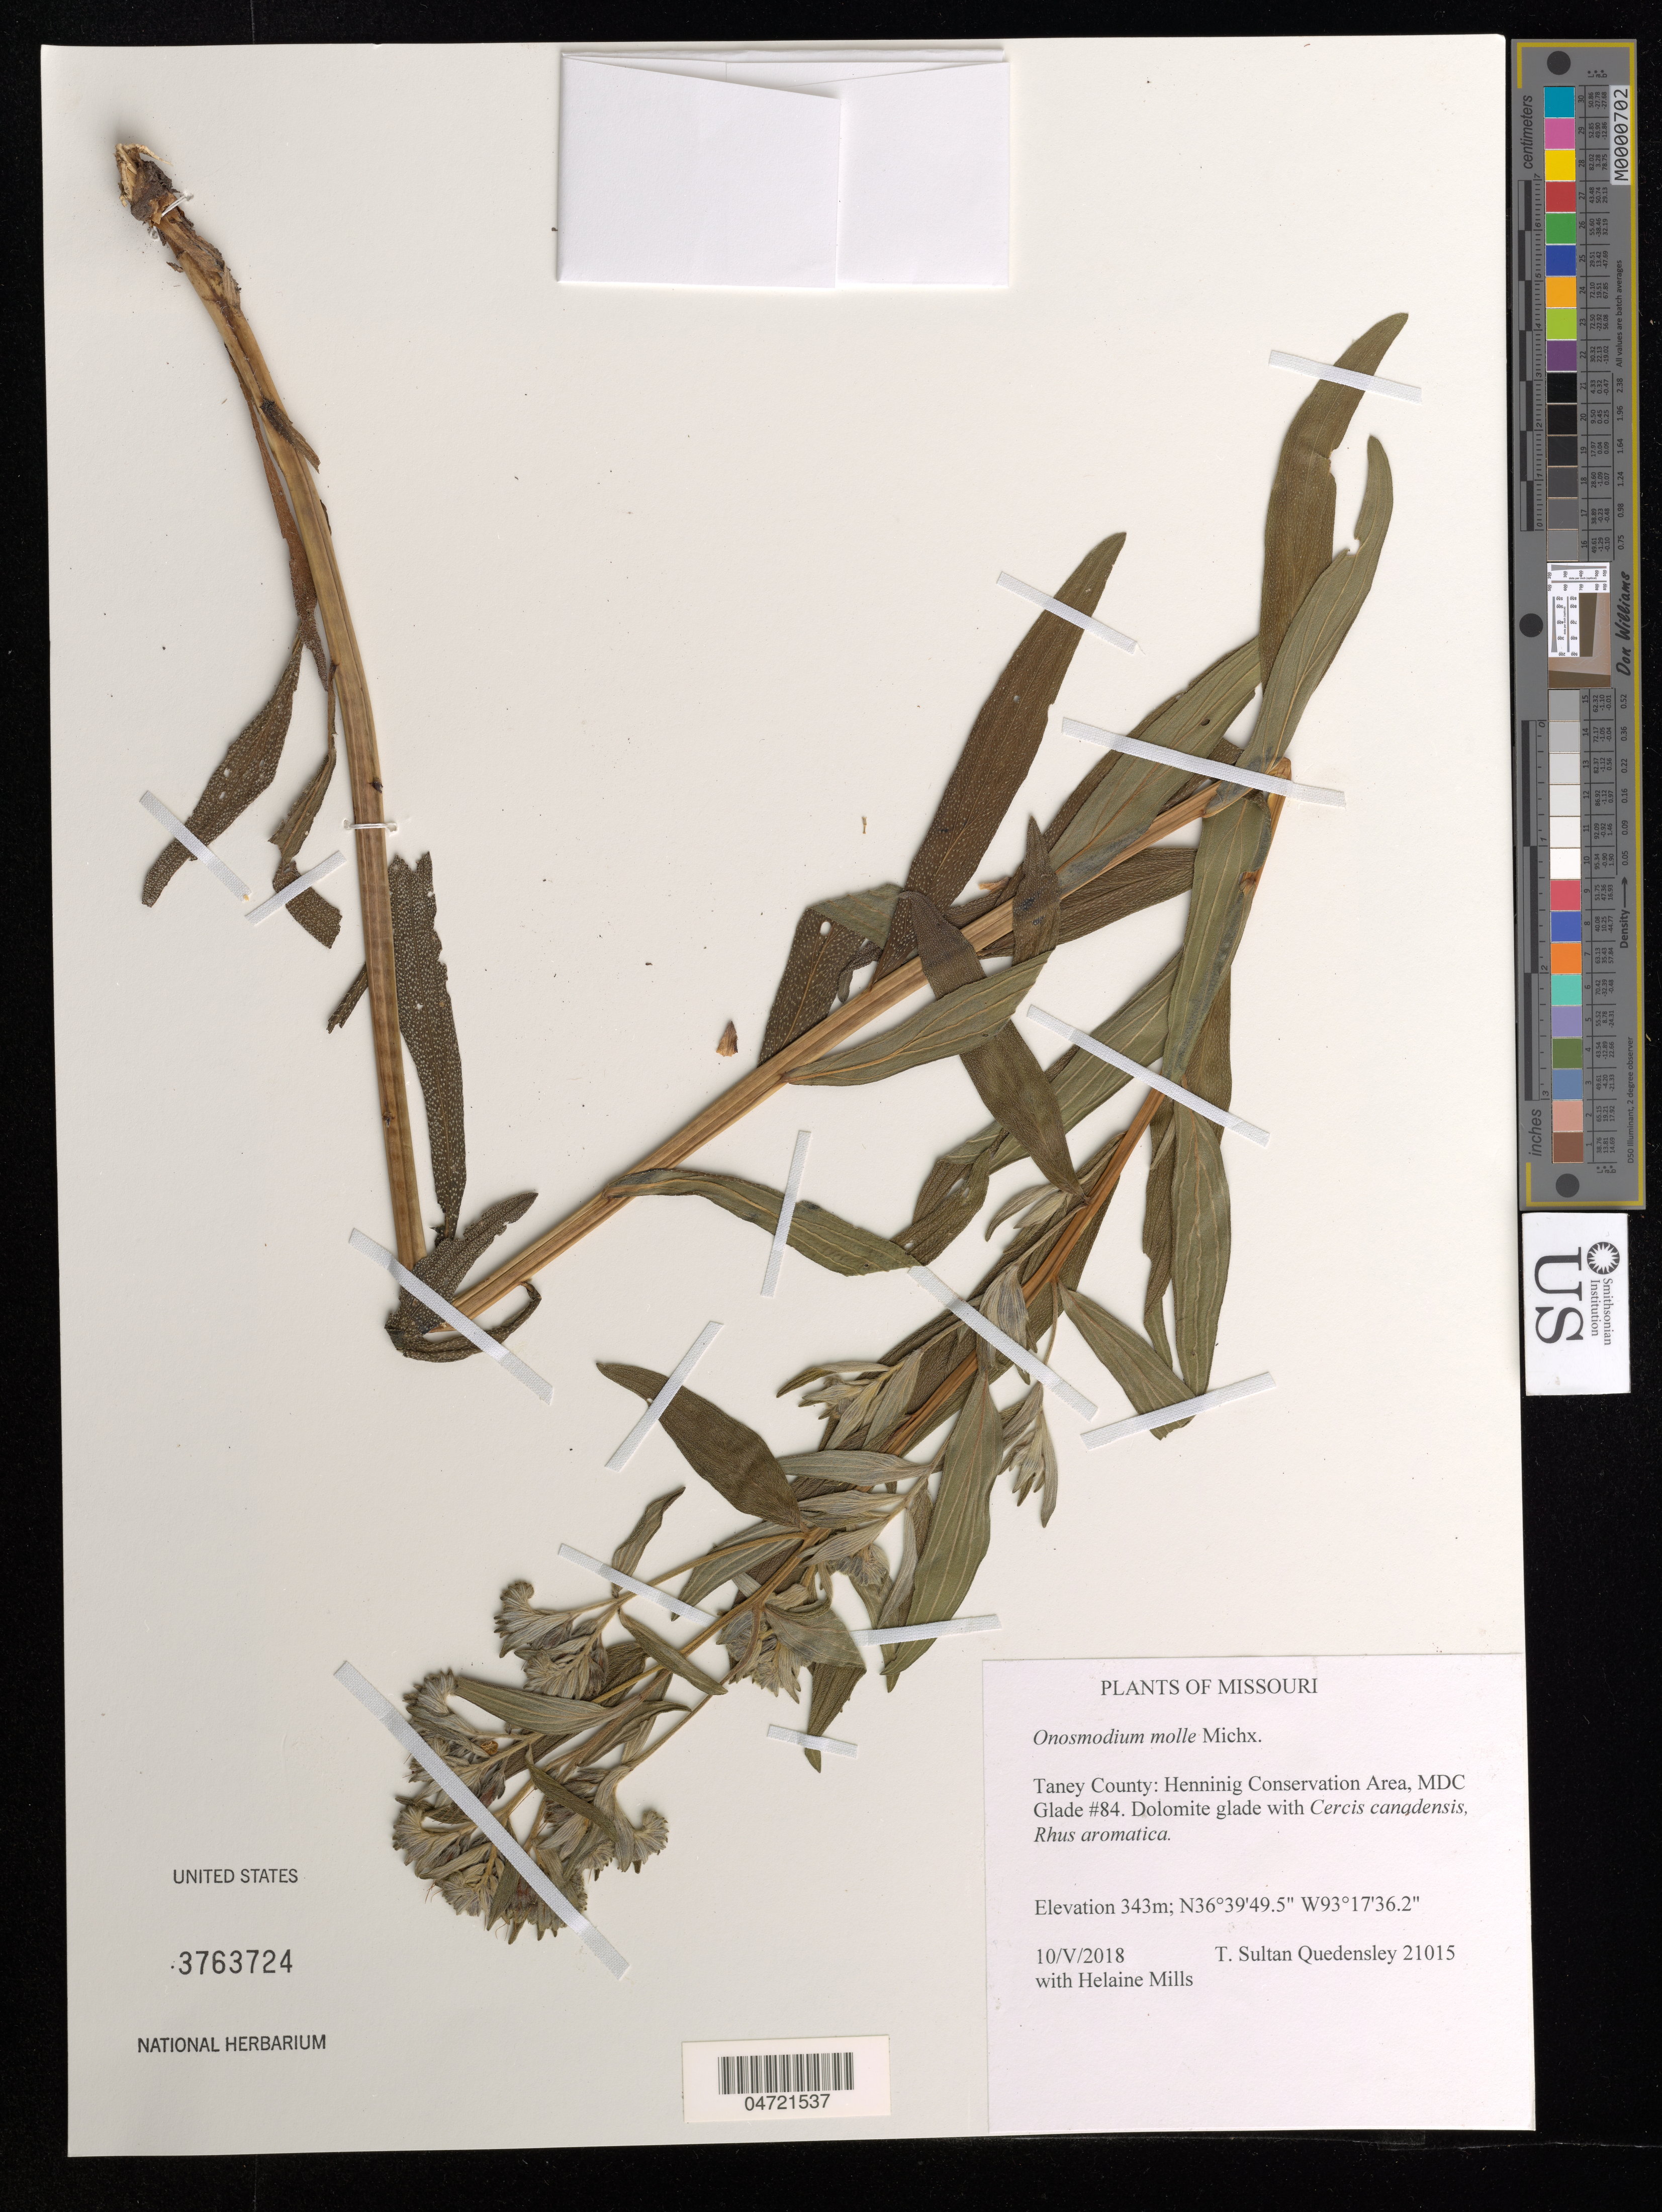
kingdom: Plantae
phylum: Tracheophyta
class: Magnoliopsida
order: Boraginales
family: Boraginaceae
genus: Onosmodium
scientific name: Onosmodium molle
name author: Michx.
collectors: T. S. Quedensley & H. Mills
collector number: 21015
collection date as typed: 10 May 2018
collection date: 2018-05-10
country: United States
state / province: Missouri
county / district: Taney County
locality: Henninig Conservation Area, MDC Glade #84.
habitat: Dolomite glade.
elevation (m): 343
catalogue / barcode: US 3763724